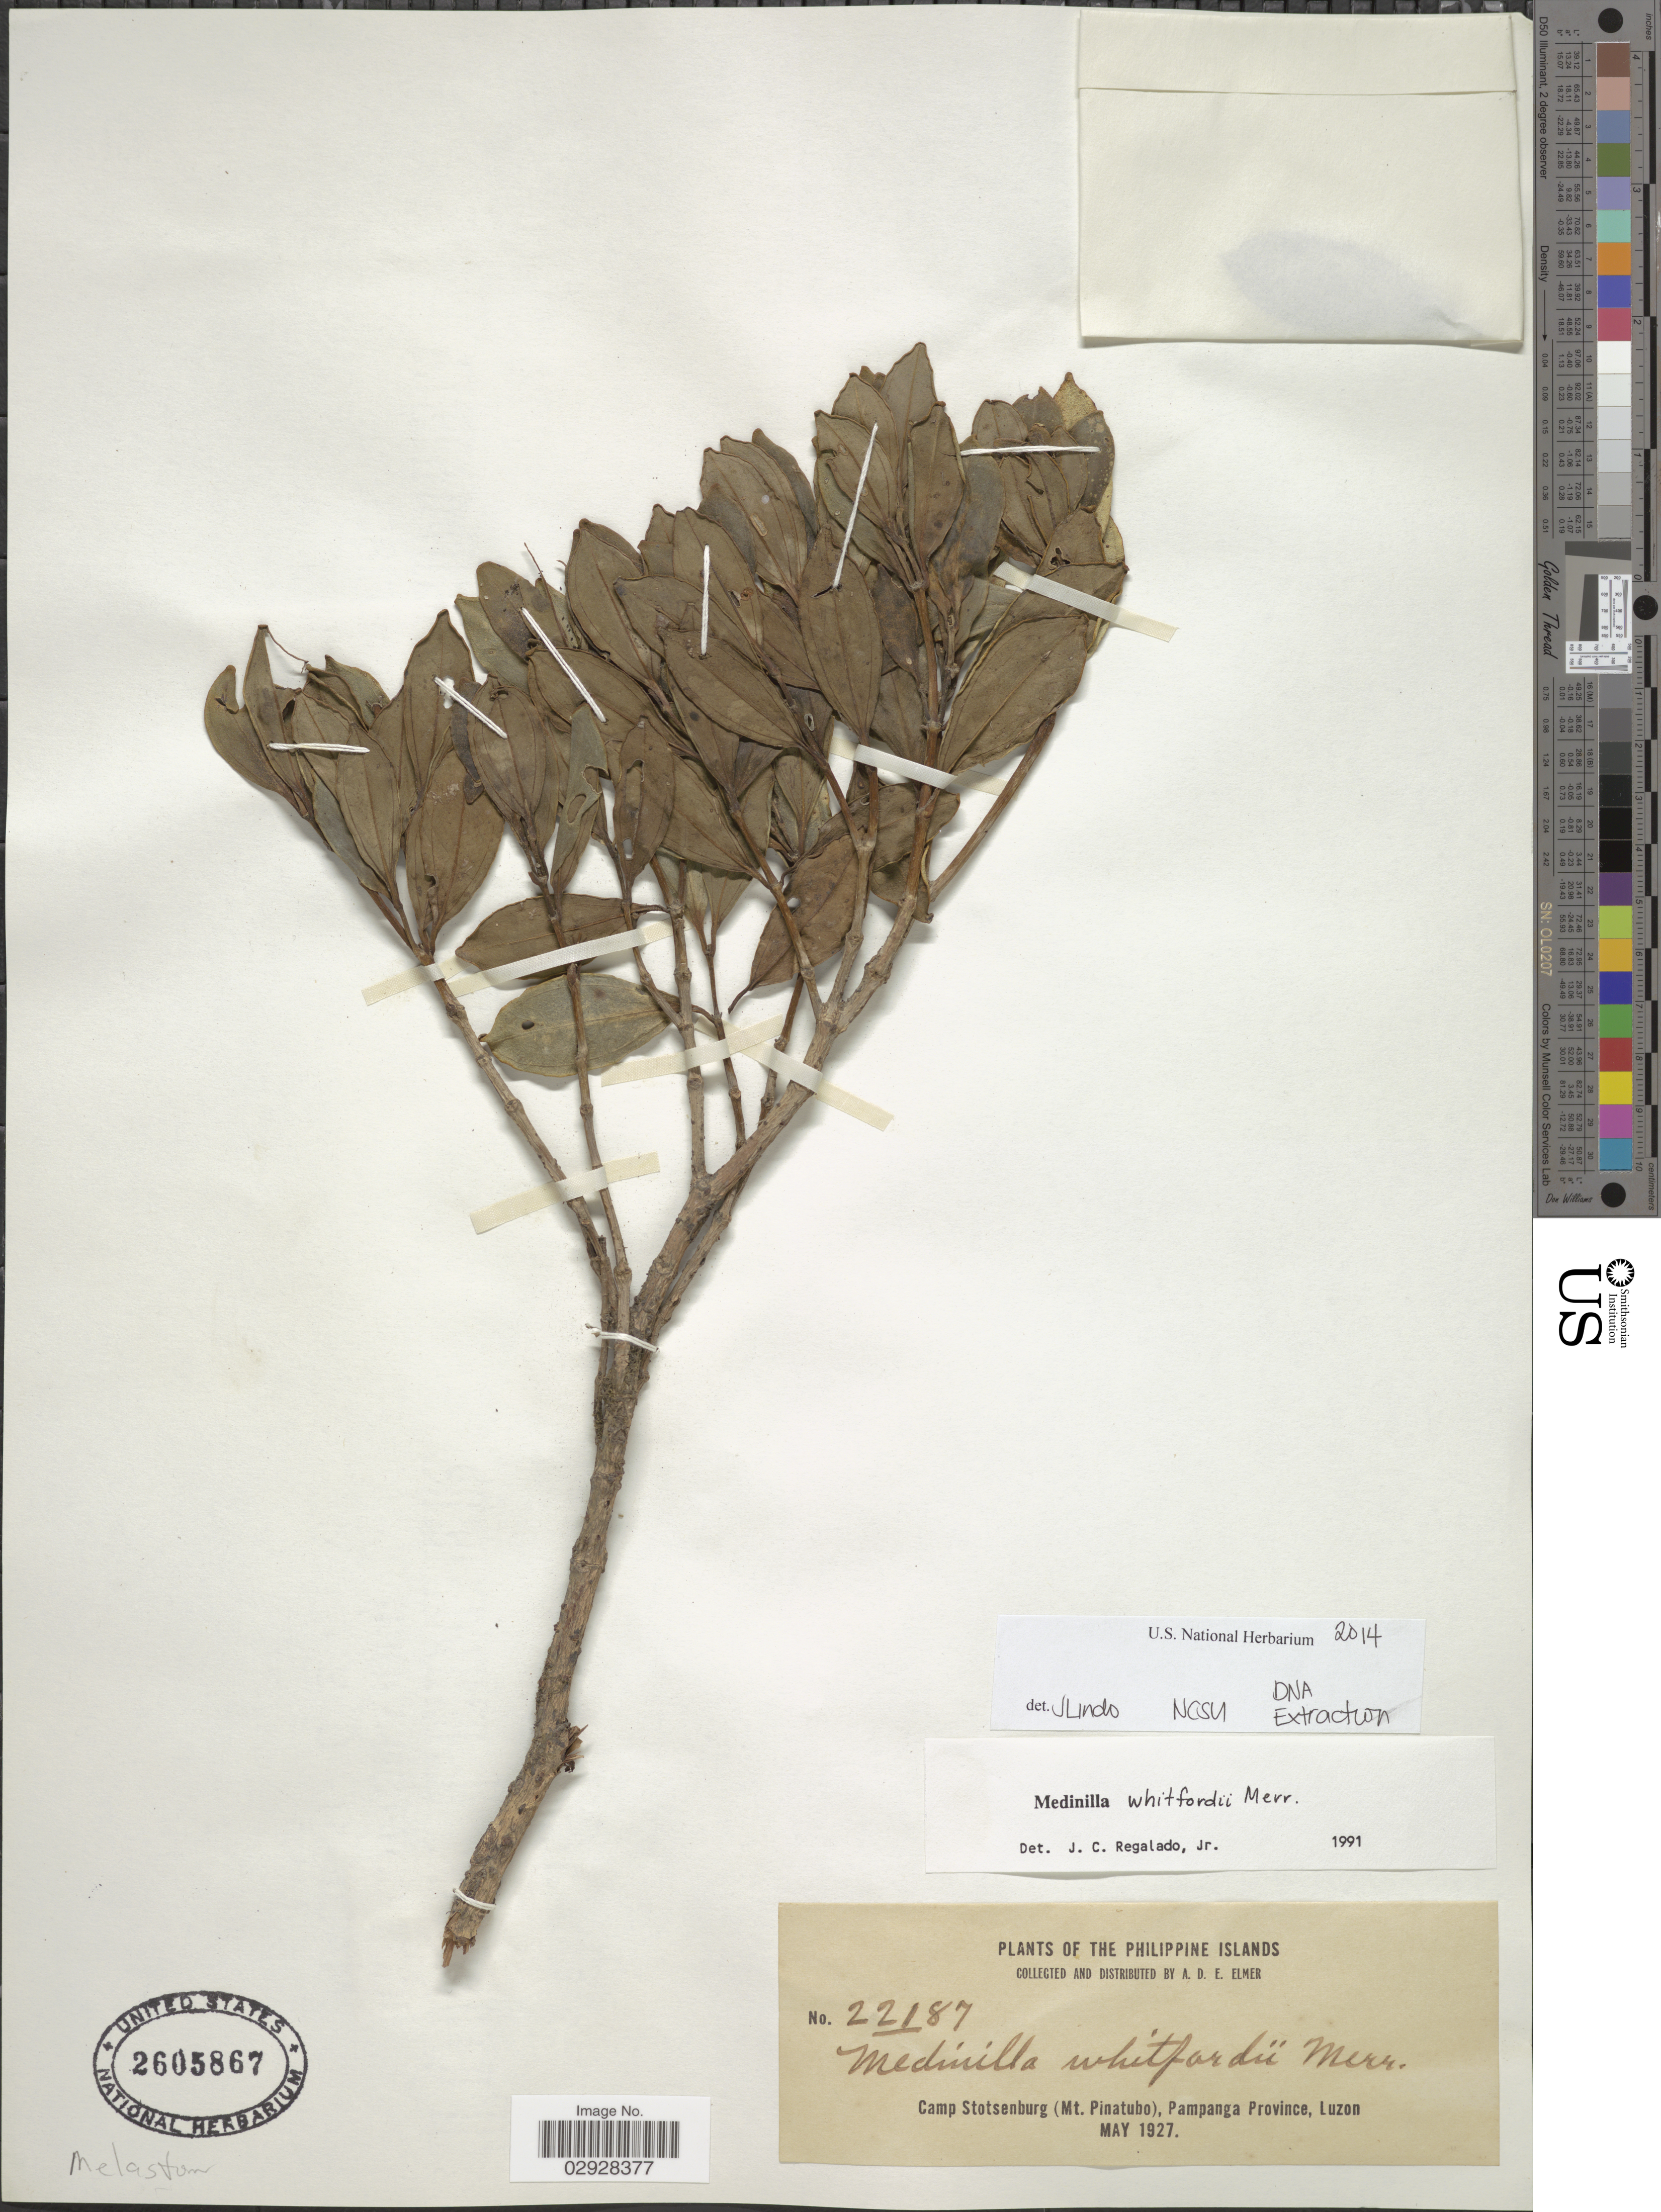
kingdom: Plantae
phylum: Tracheophyta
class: Magnoliopsida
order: Myrtales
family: Melastomataceae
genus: Medinilla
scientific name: Medinilla whitfordii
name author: Merr.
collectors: A. D. E. Elmer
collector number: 22187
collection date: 1927-05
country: Philippines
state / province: Central Luzon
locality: Philippine Islands. Camp Stotsenburg (Mt. Pinatubo), Pampanga Province, Luzon.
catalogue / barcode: US 2605867